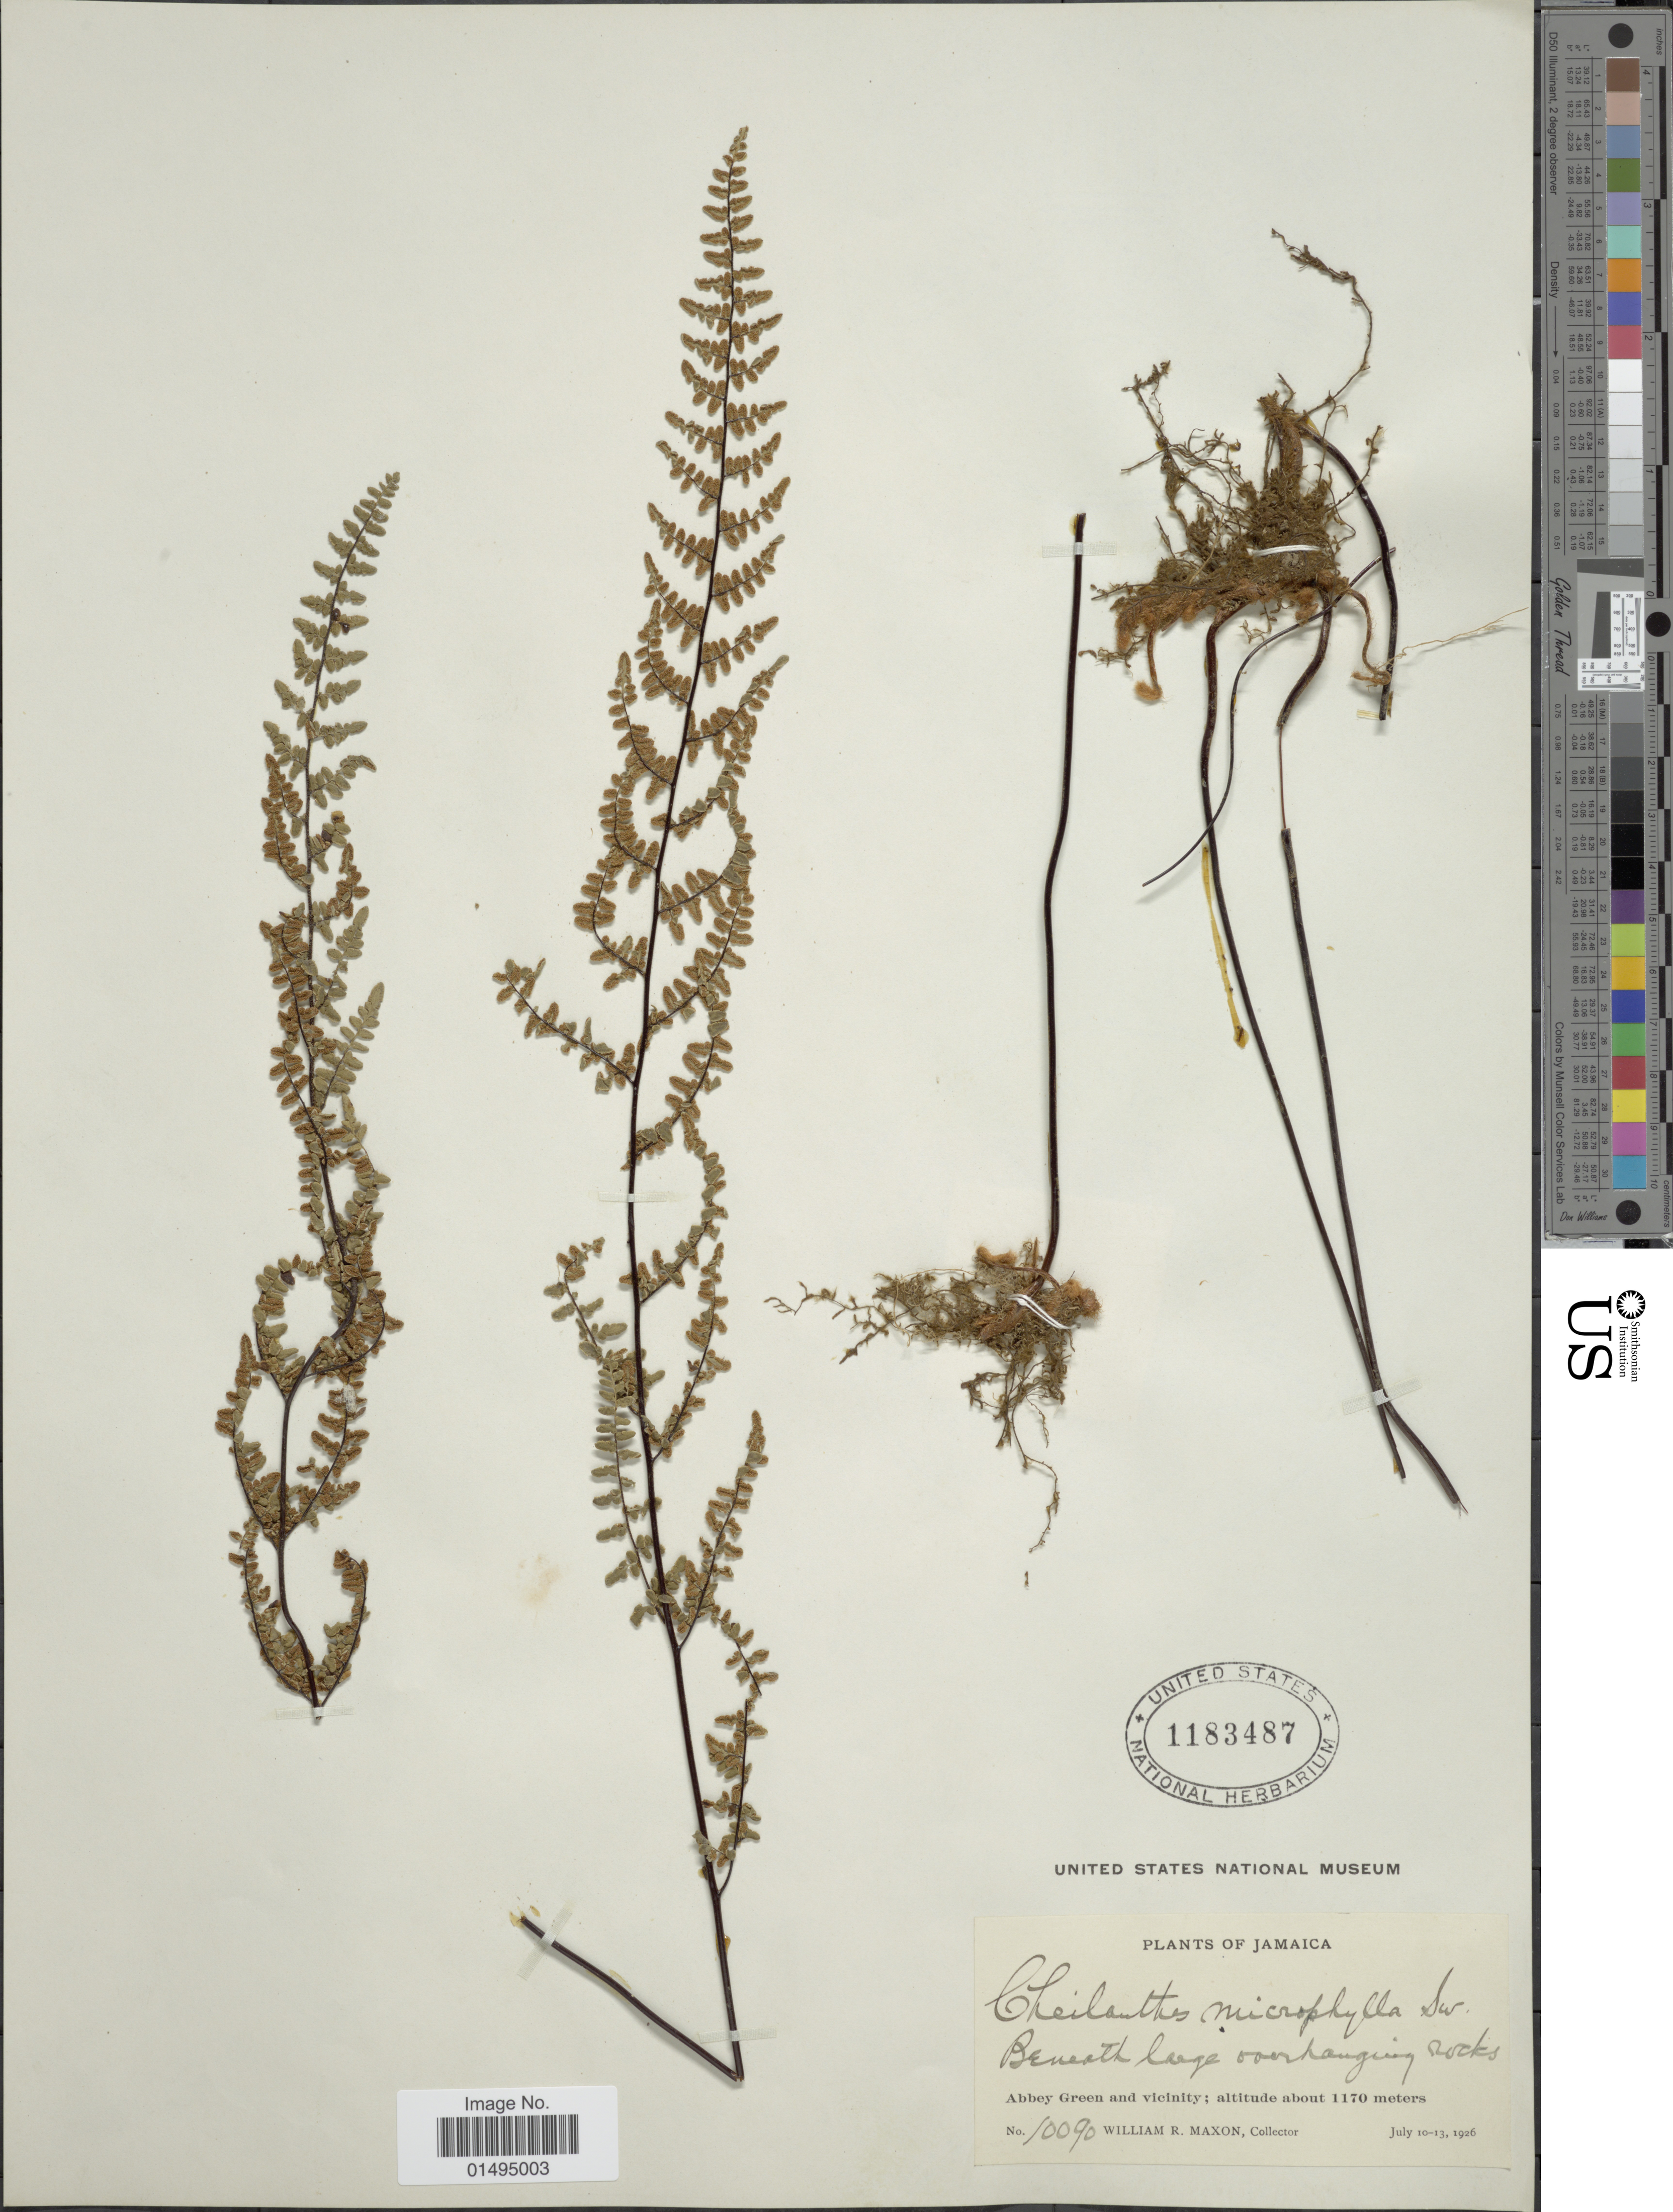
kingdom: Plantae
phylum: Tracheophyta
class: Polypodiopsida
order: Polypodiales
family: Pteridaceae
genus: Myriopteris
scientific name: Myriopteris microphylla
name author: (Sw.) Grusz & Windham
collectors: W. R. Maxon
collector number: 10090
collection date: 1926-07-10/1926-07-13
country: Jamaica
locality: Abbey Green and vicinity.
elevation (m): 1170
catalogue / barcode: US 1183487